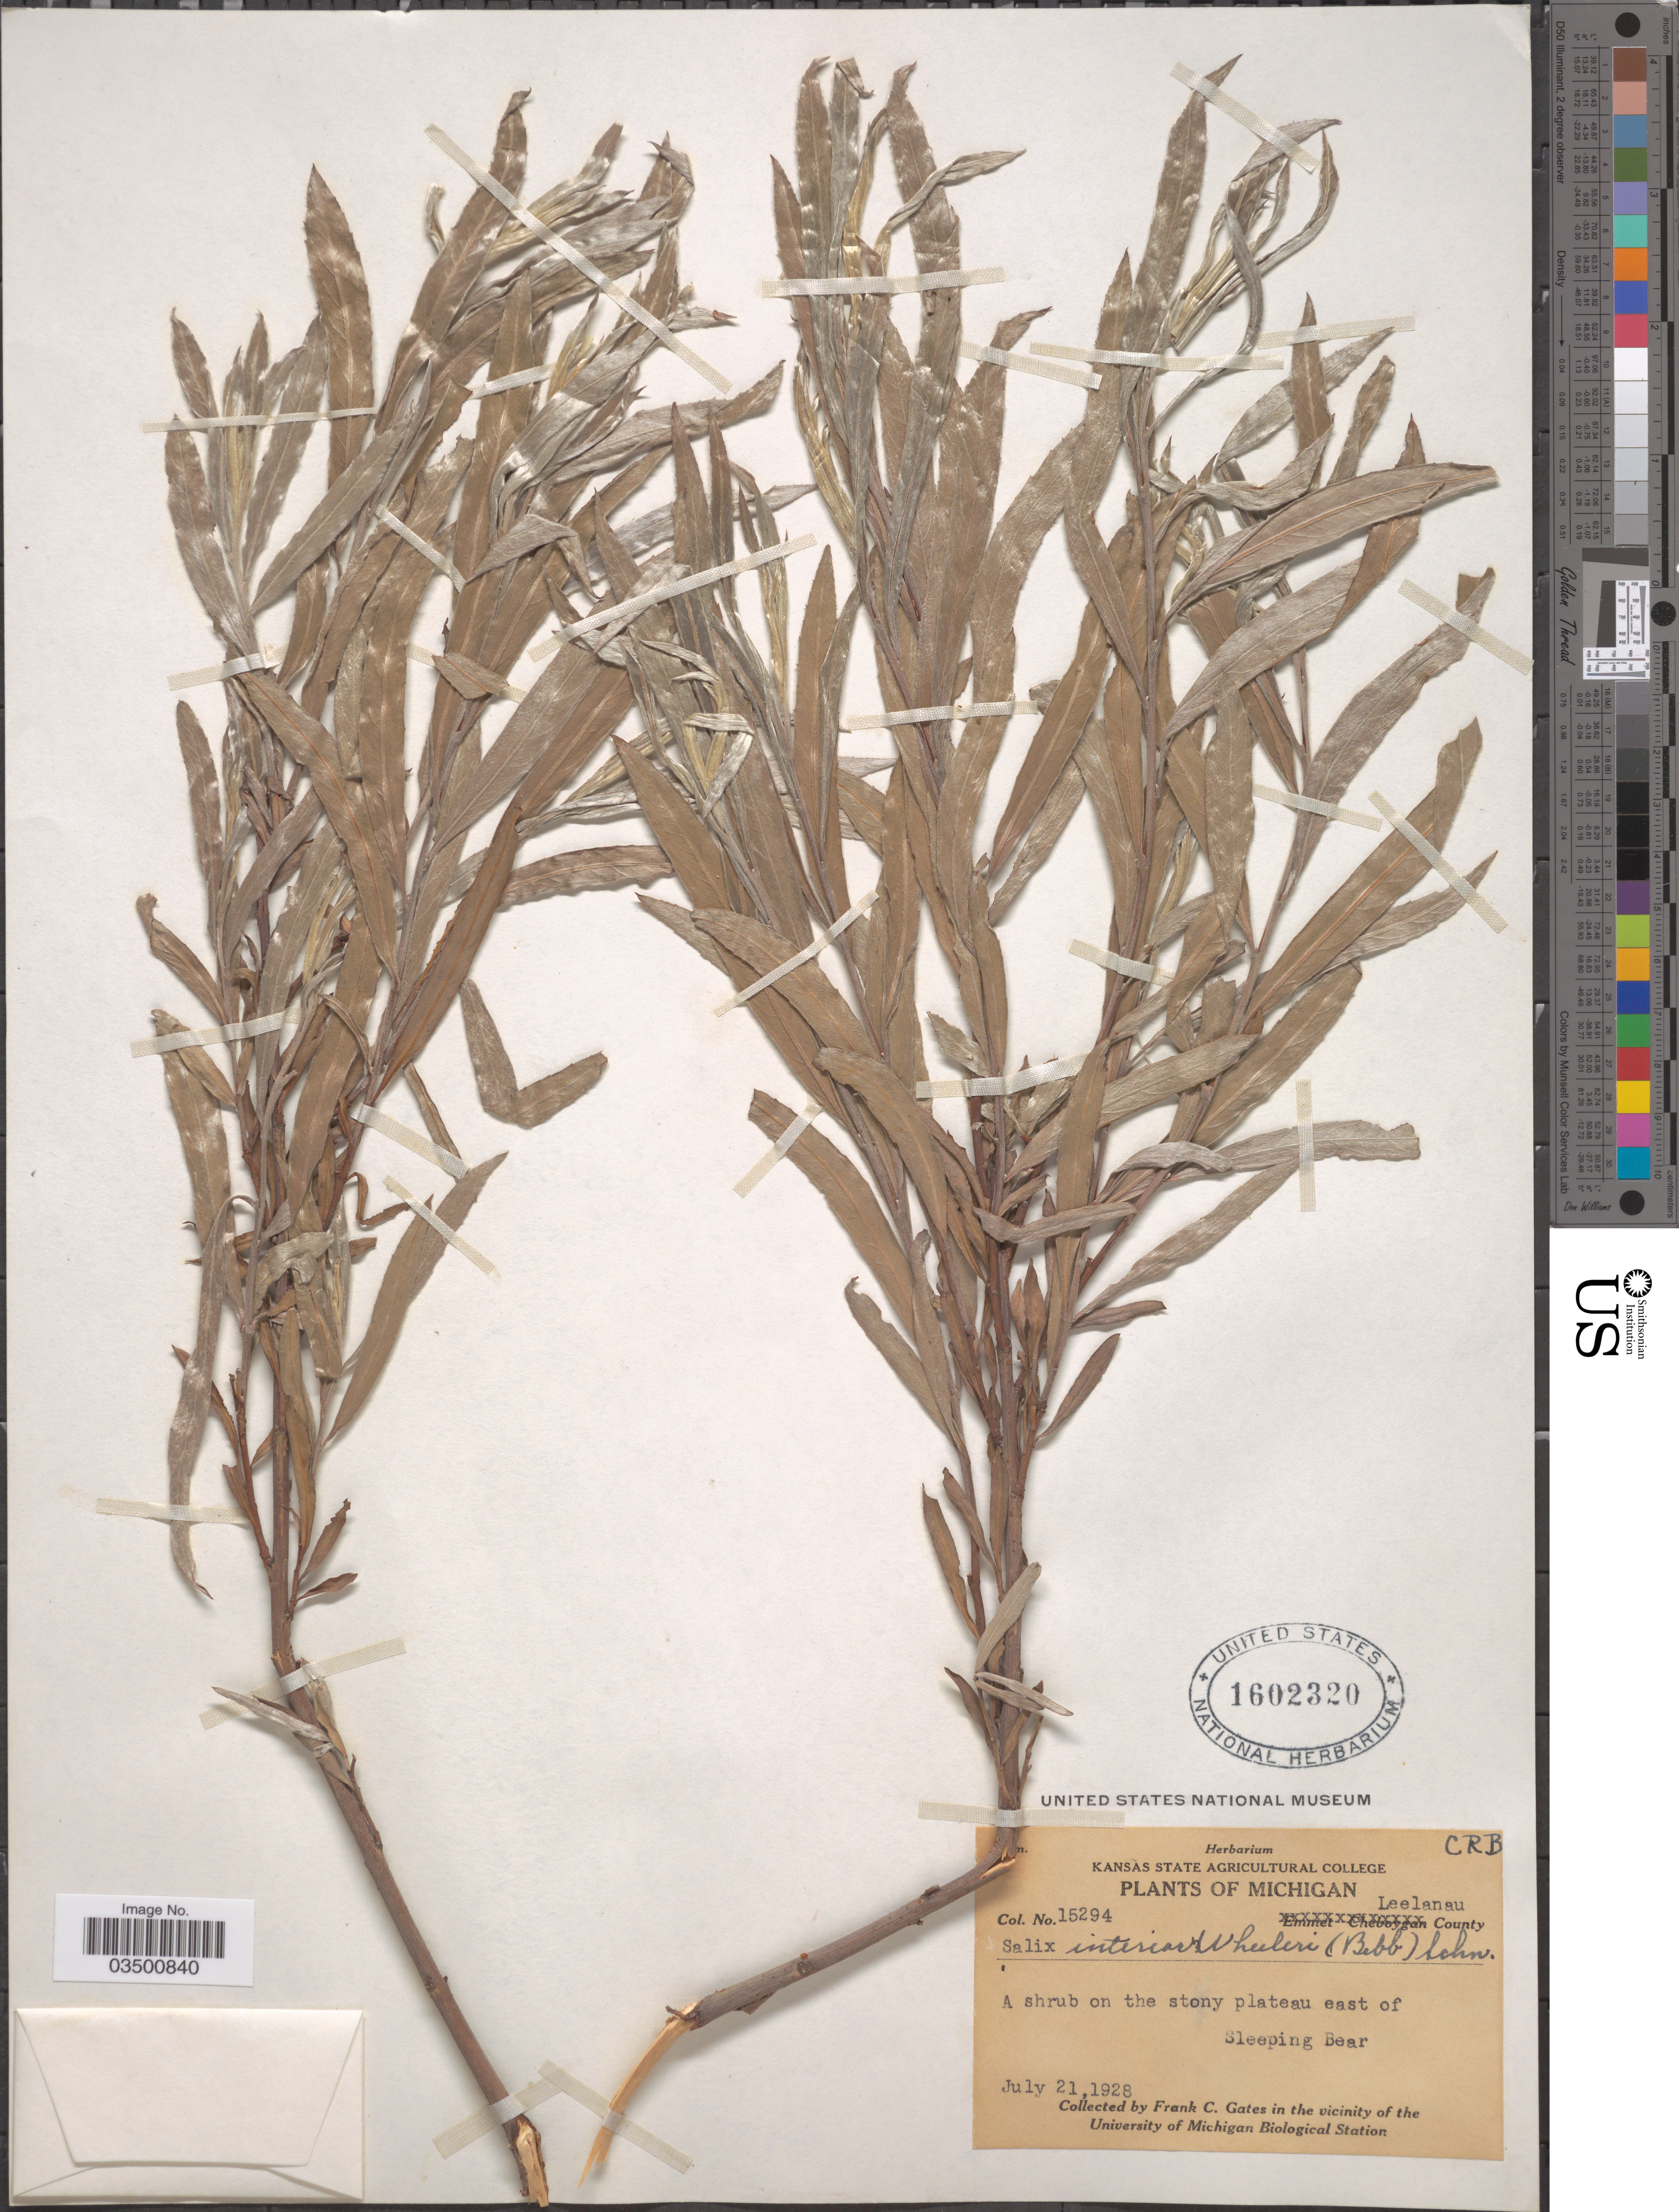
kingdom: Plantae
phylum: Tracheophyta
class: Magnoliopsida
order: Malpighiales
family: Salicaceae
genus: Salix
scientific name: Salix interior var. wheeleri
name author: Rowlee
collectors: F. C. Gates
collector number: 15294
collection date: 1928-07-21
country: United States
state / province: Michigan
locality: Leelanau County. A shrub on the stony plateau east of Sleeping Bear. In the vicinity of the University of Michigan Biological Station.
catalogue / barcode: US 1602320